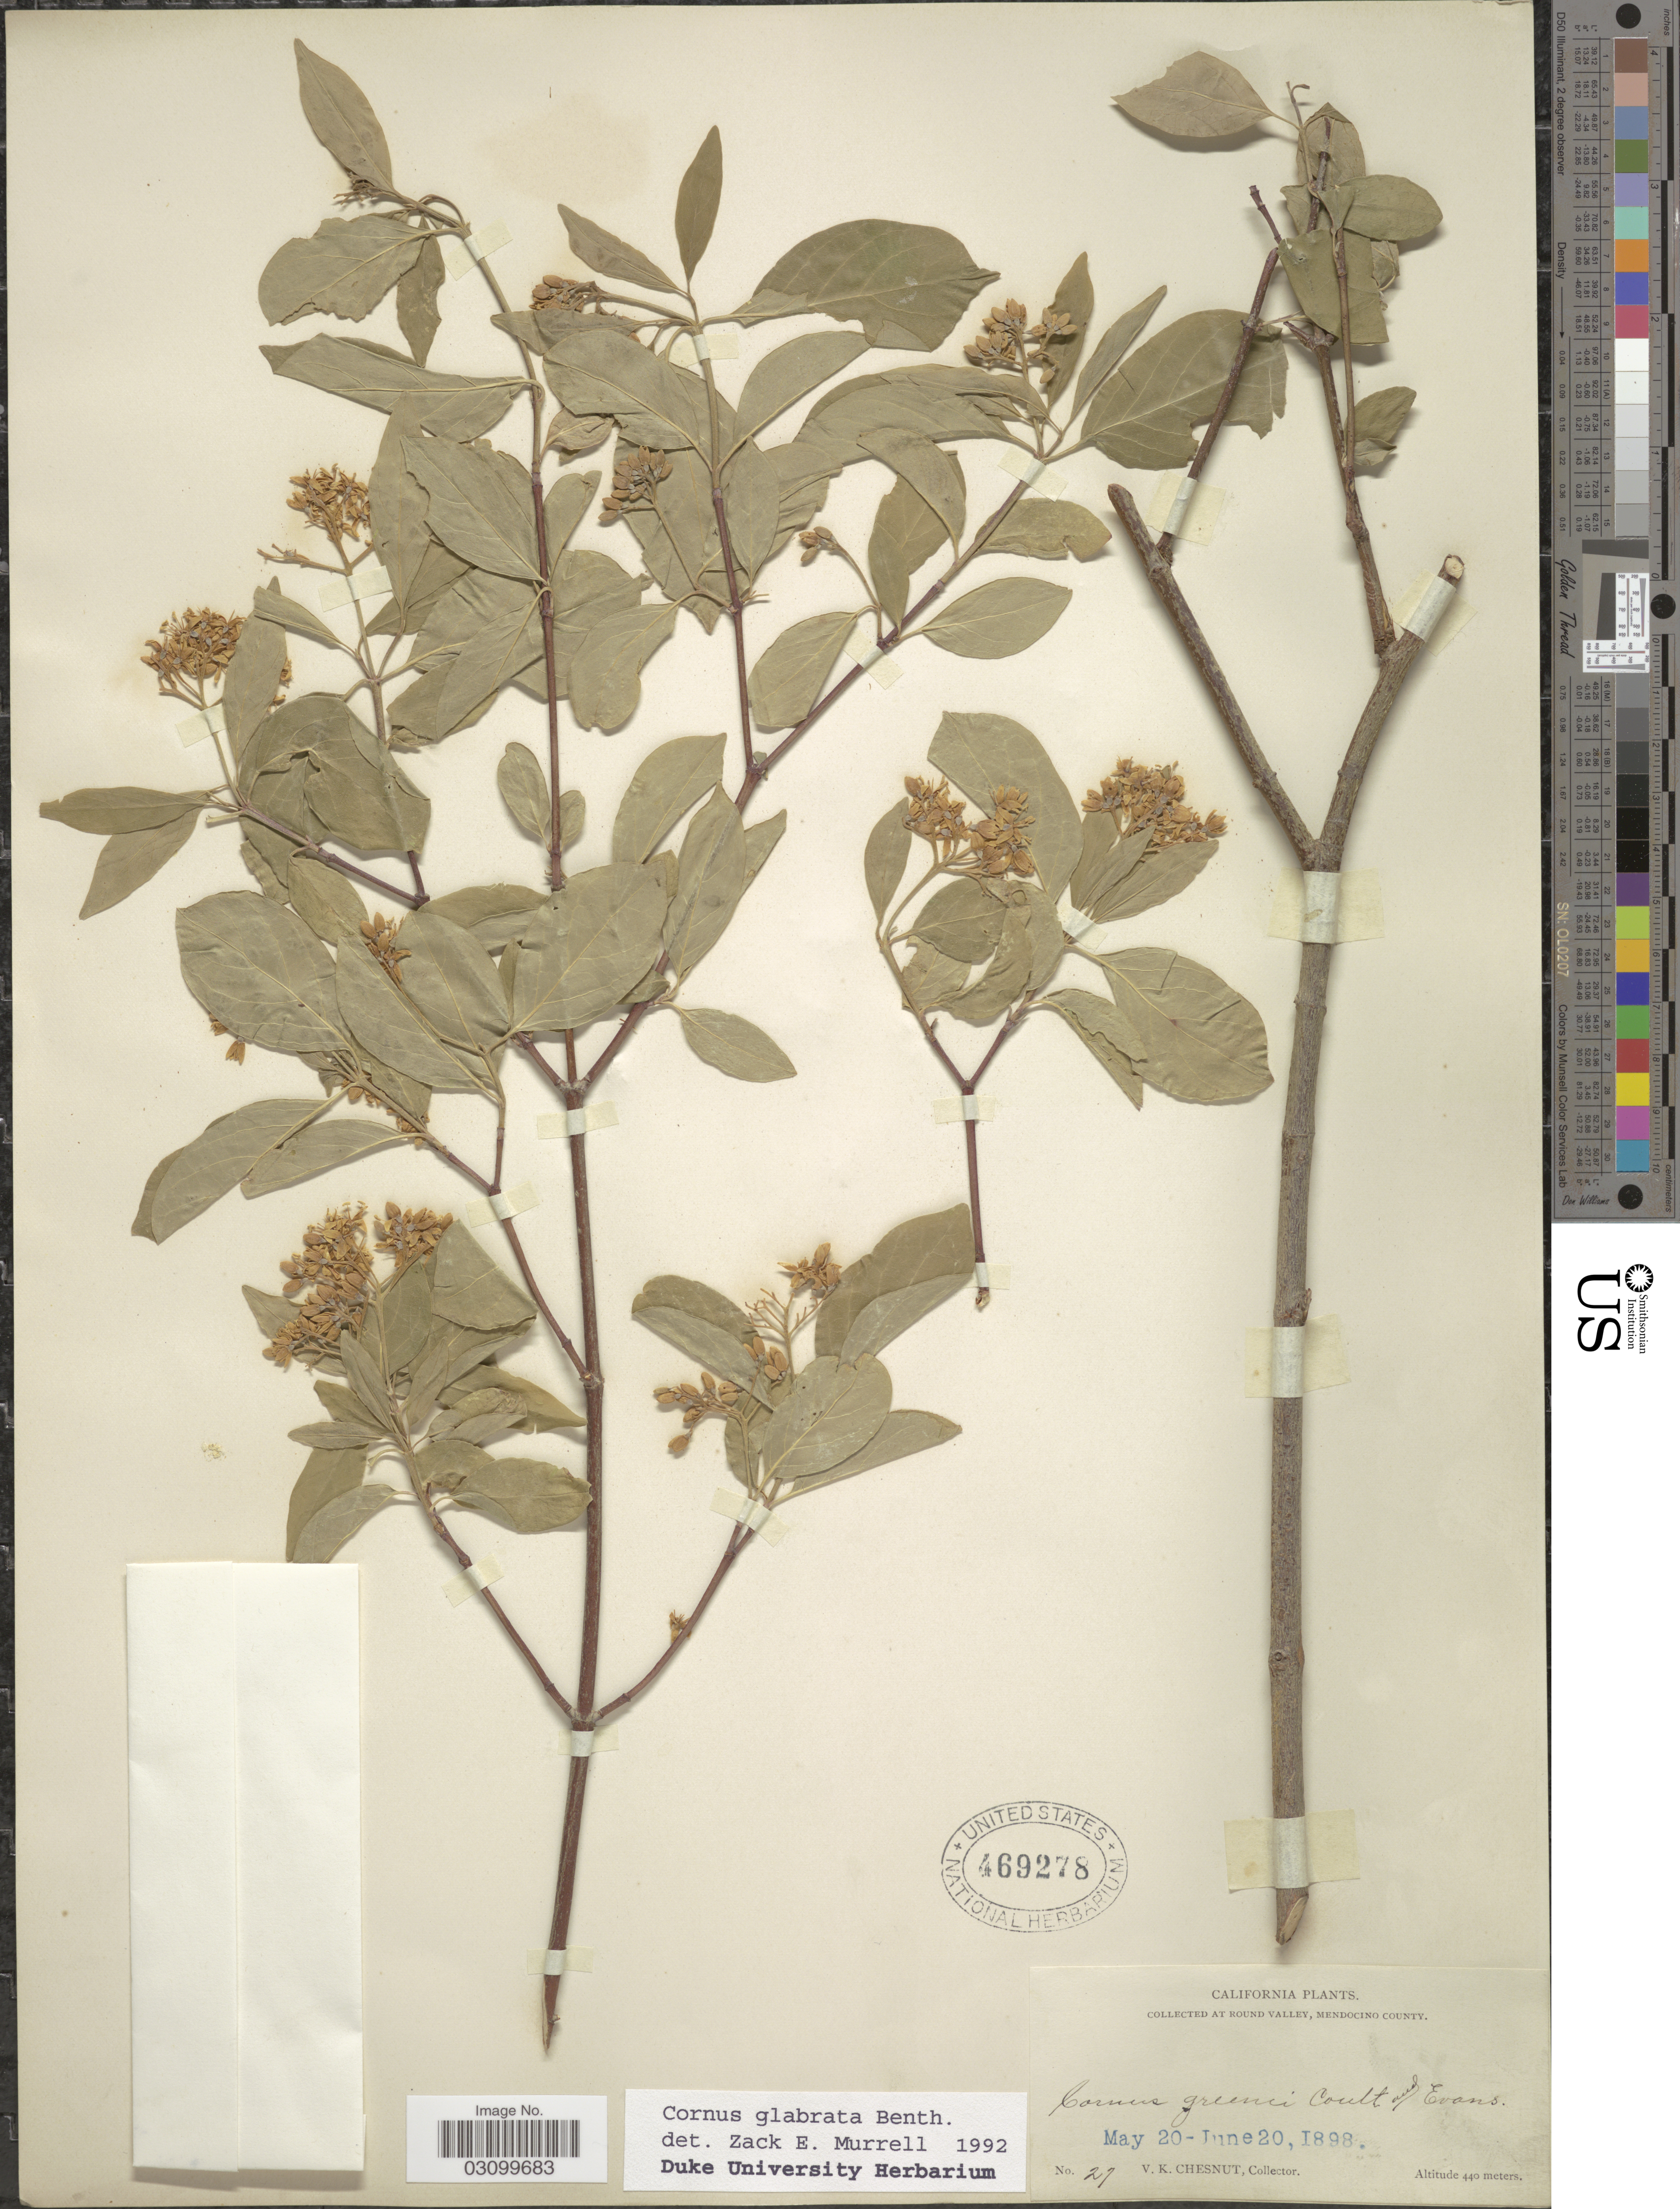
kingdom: Plantae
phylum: Tracheophyta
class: Magnoliopsida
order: Cornales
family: Cornaceae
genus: Cornus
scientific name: Cornus glabrata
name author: Benth.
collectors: V. Chesnut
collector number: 27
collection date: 1898-05-20/1898-06-20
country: United States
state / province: California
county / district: Mendocino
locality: At round Valley, Mendocino County.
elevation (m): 440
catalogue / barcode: US 469278